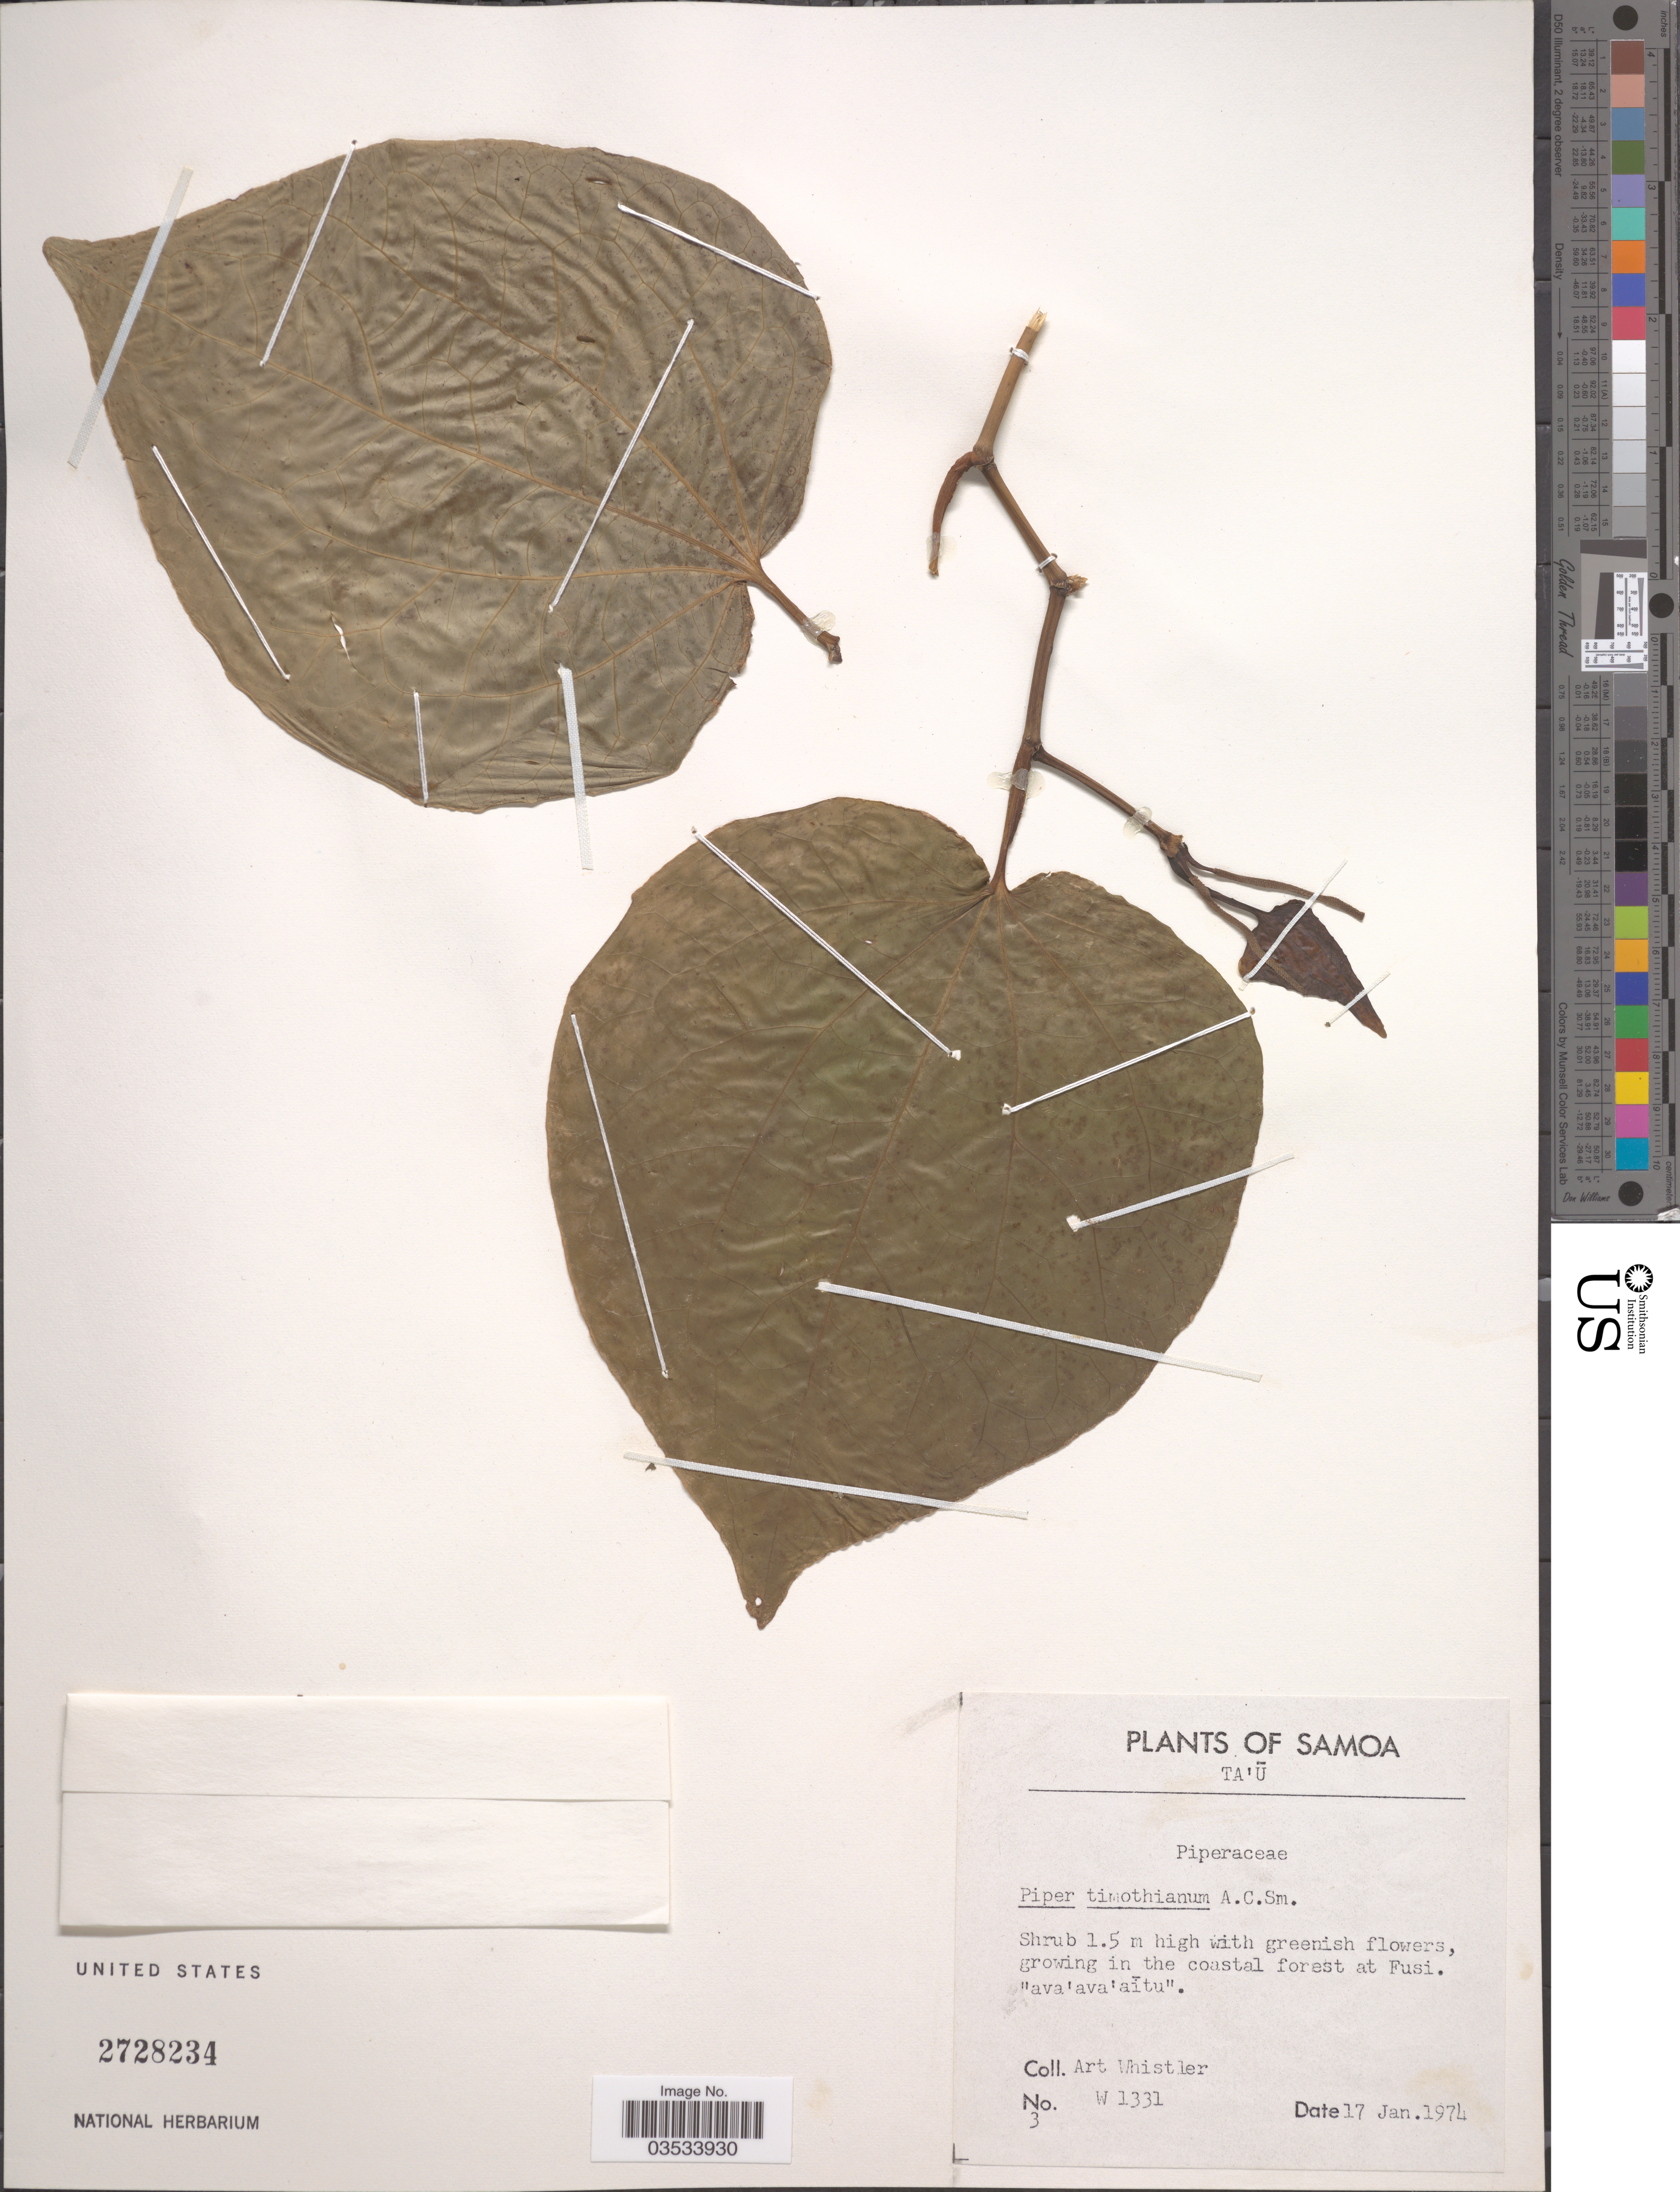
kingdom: Plantae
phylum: Tracheophyta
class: Magnoliopsida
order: Piperales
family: Piperaceae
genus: Piper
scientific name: Piper timothianum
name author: A.C. Sm.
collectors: A. Whistler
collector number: W 1331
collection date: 1974-01-17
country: American Samoa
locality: Samoa. Ta'u. Coastal forest at Fusi.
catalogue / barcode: US 2728234